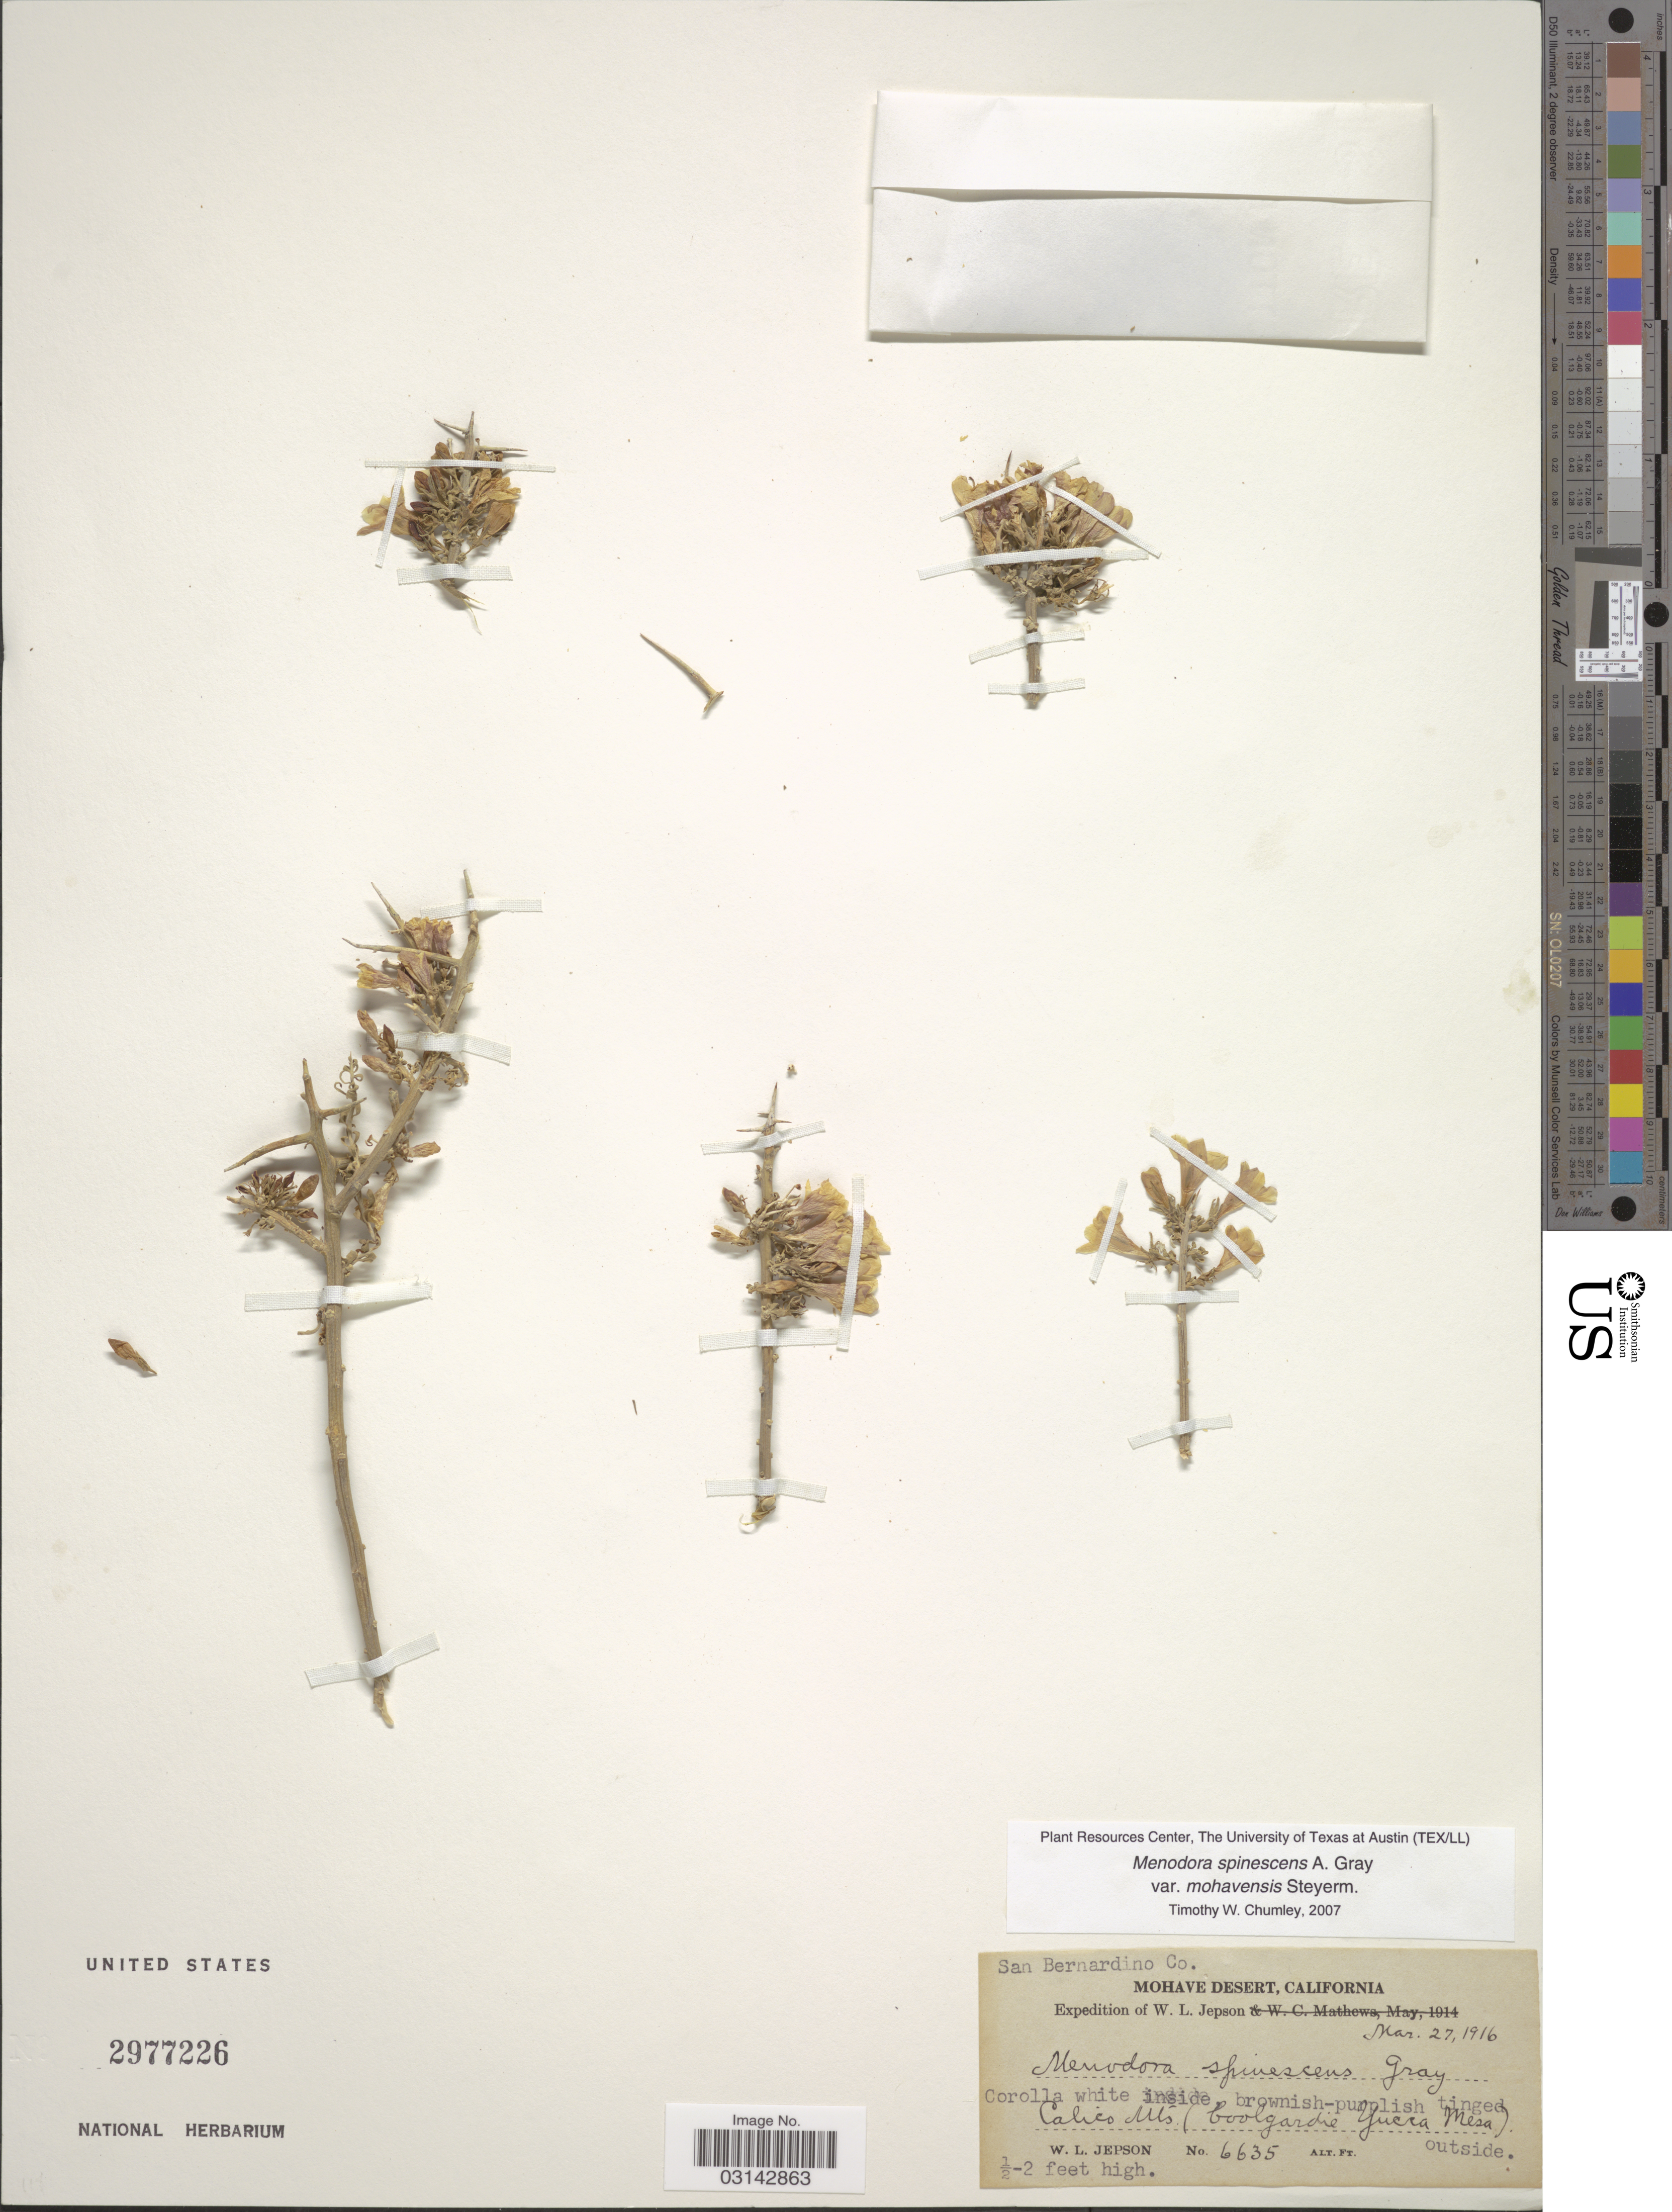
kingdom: Plantae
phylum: Tracheophyta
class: Magnoliopsida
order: Lamiales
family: Oleaceae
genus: Menodora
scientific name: Menodora spinescens var. mohavensis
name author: Steyerm.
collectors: W. L. Jepson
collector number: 6635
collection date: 1916-03-27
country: United States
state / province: California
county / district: Kern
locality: Mohave Desert. San Bernardino Co. Calico Mts. (Coolgardie Yucca Mesa).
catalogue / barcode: US 2977226